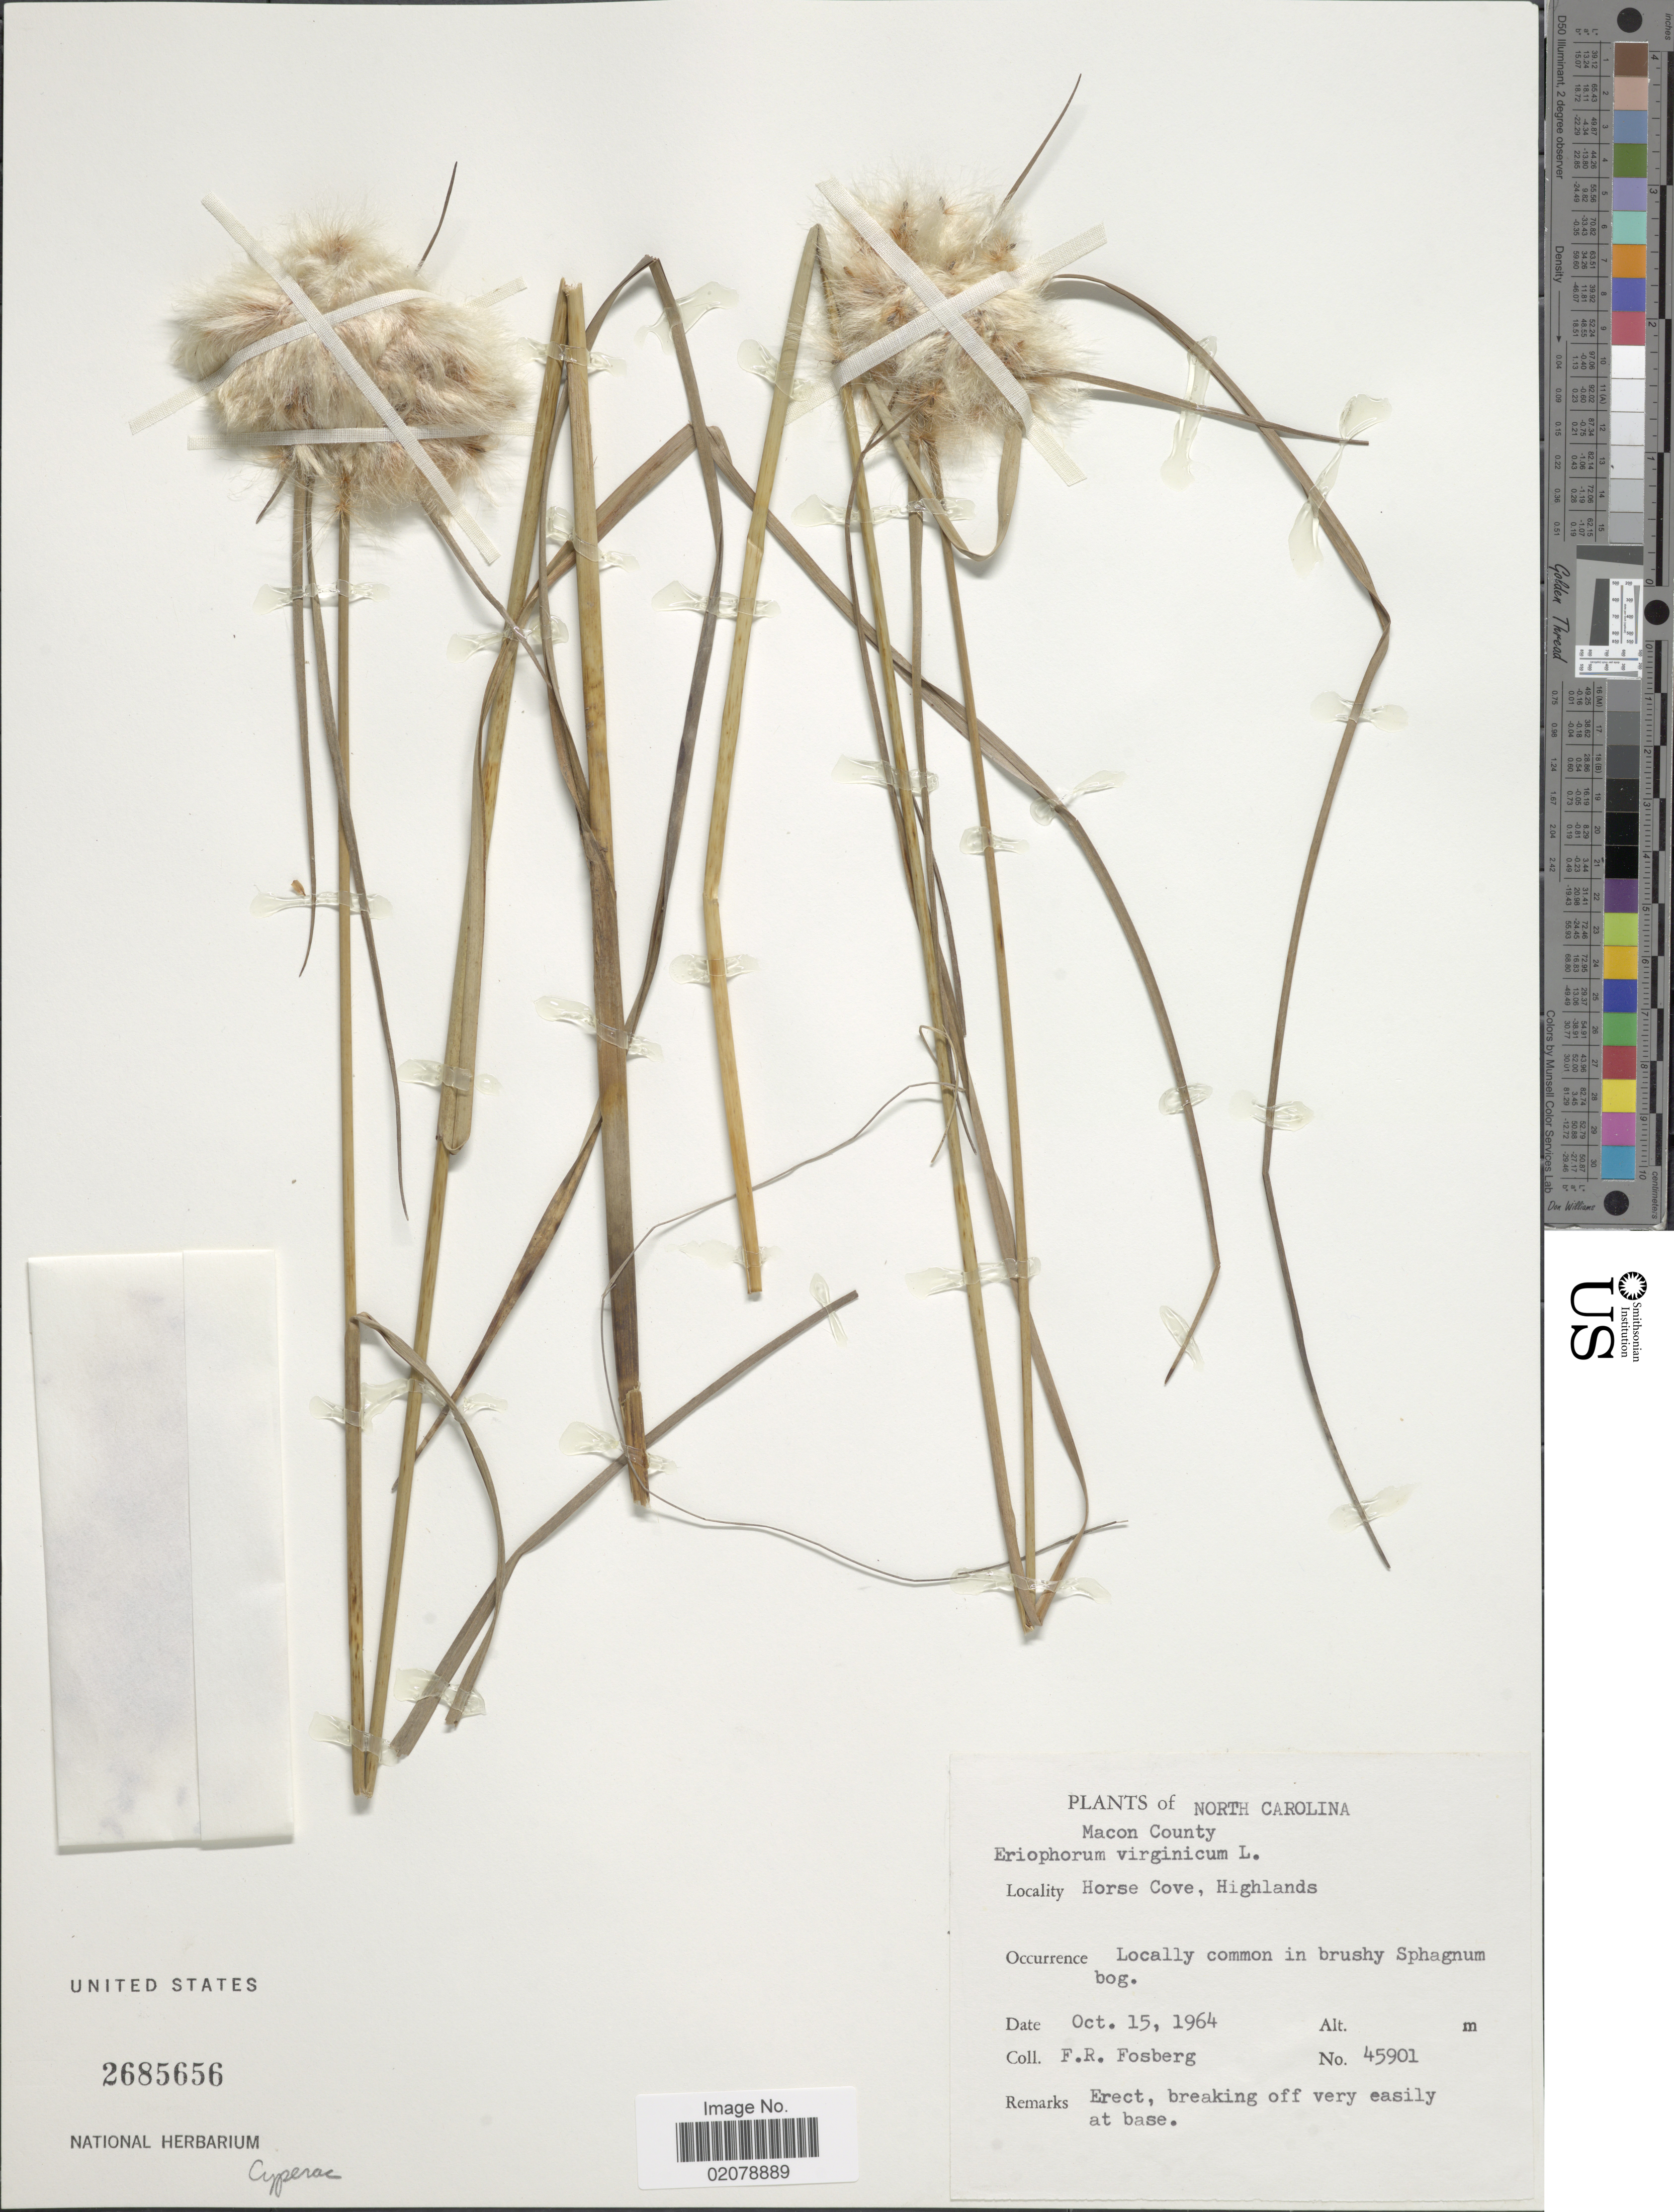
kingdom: Plantae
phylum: Tracheophyta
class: Liliopsida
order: Poales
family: Cyperaceae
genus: Eriophorum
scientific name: Eriophorum virginicum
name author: L.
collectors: F. R. Fosberg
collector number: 45901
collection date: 1964-10-15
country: United States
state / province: North Carolina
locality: Macon County. Horse Cove, Highlands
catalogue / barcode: US 2685656